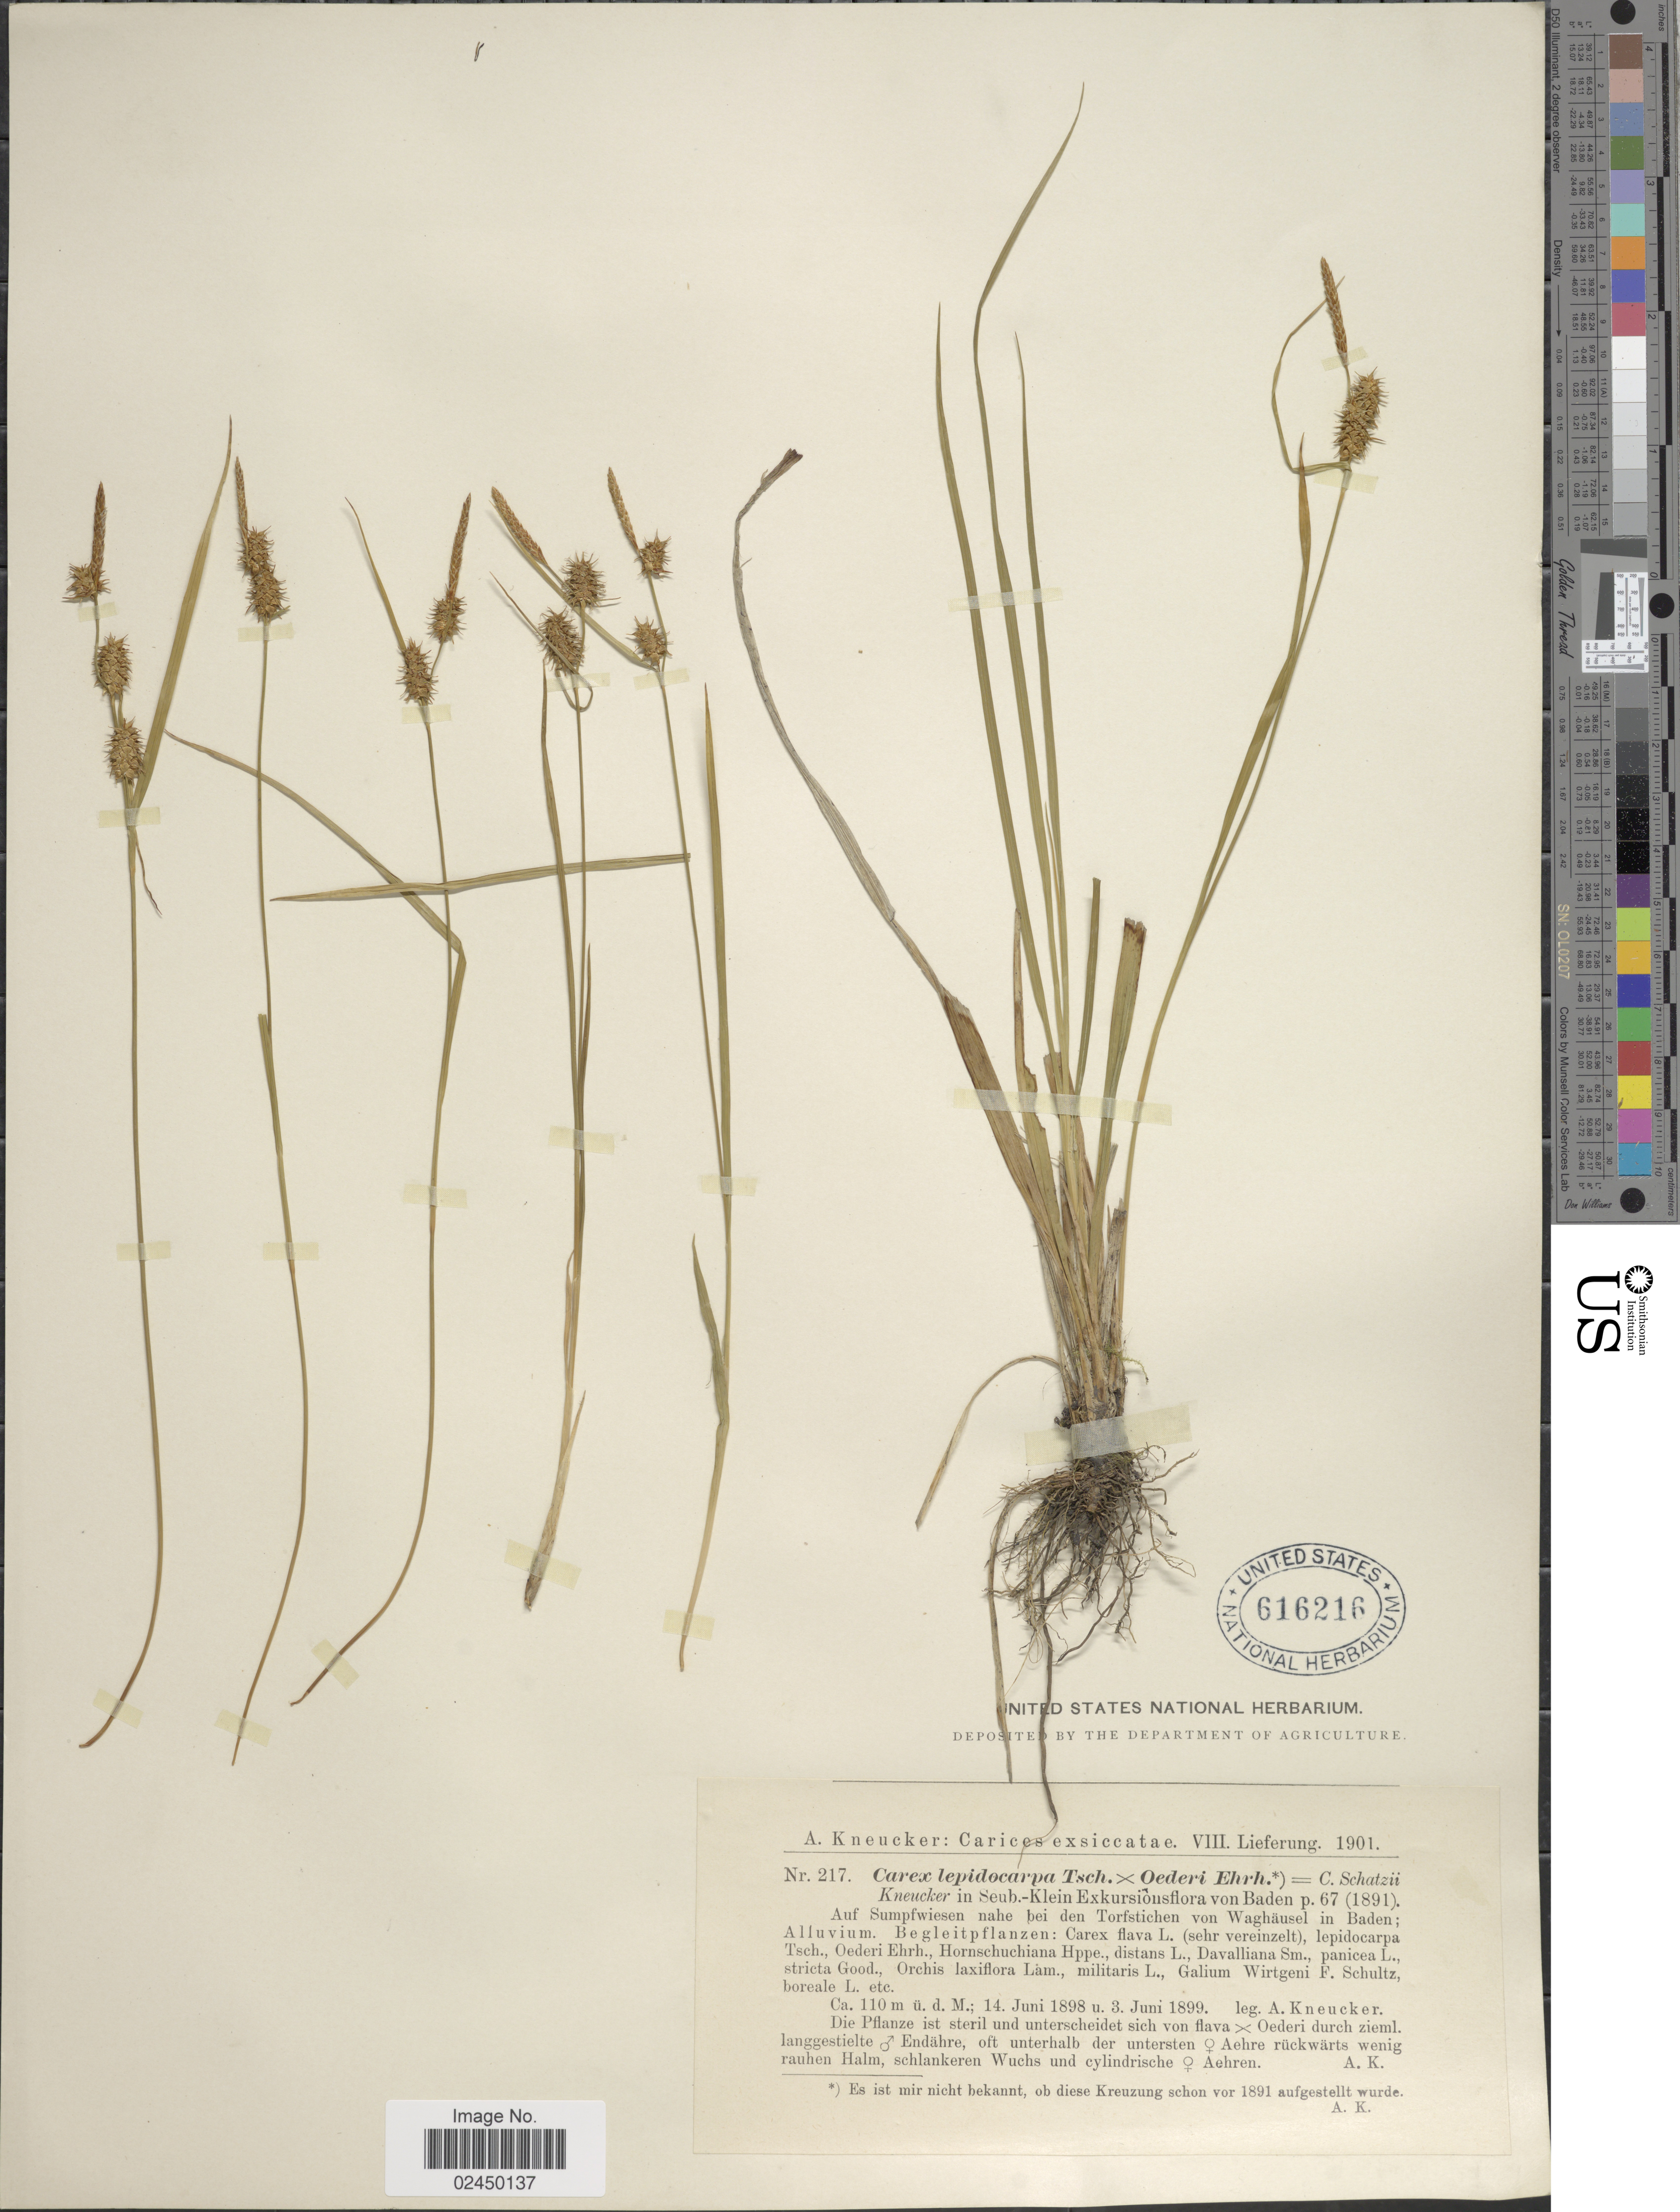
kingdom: Plantae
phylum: Tracheophyta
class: Liliopsida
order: Poales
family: Cyperaceae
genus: Carex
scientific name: Carex lepidocarpa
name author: Tausch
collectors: A. Kneucker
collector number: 217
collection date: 1898-06-14/1899-06-03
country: Germany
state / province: Baden-Württemberg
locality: Auf Sumpfwiesen nahe bei den Torfstcihen von Waghäusel in Baden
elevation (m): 110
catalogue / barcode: US 616216